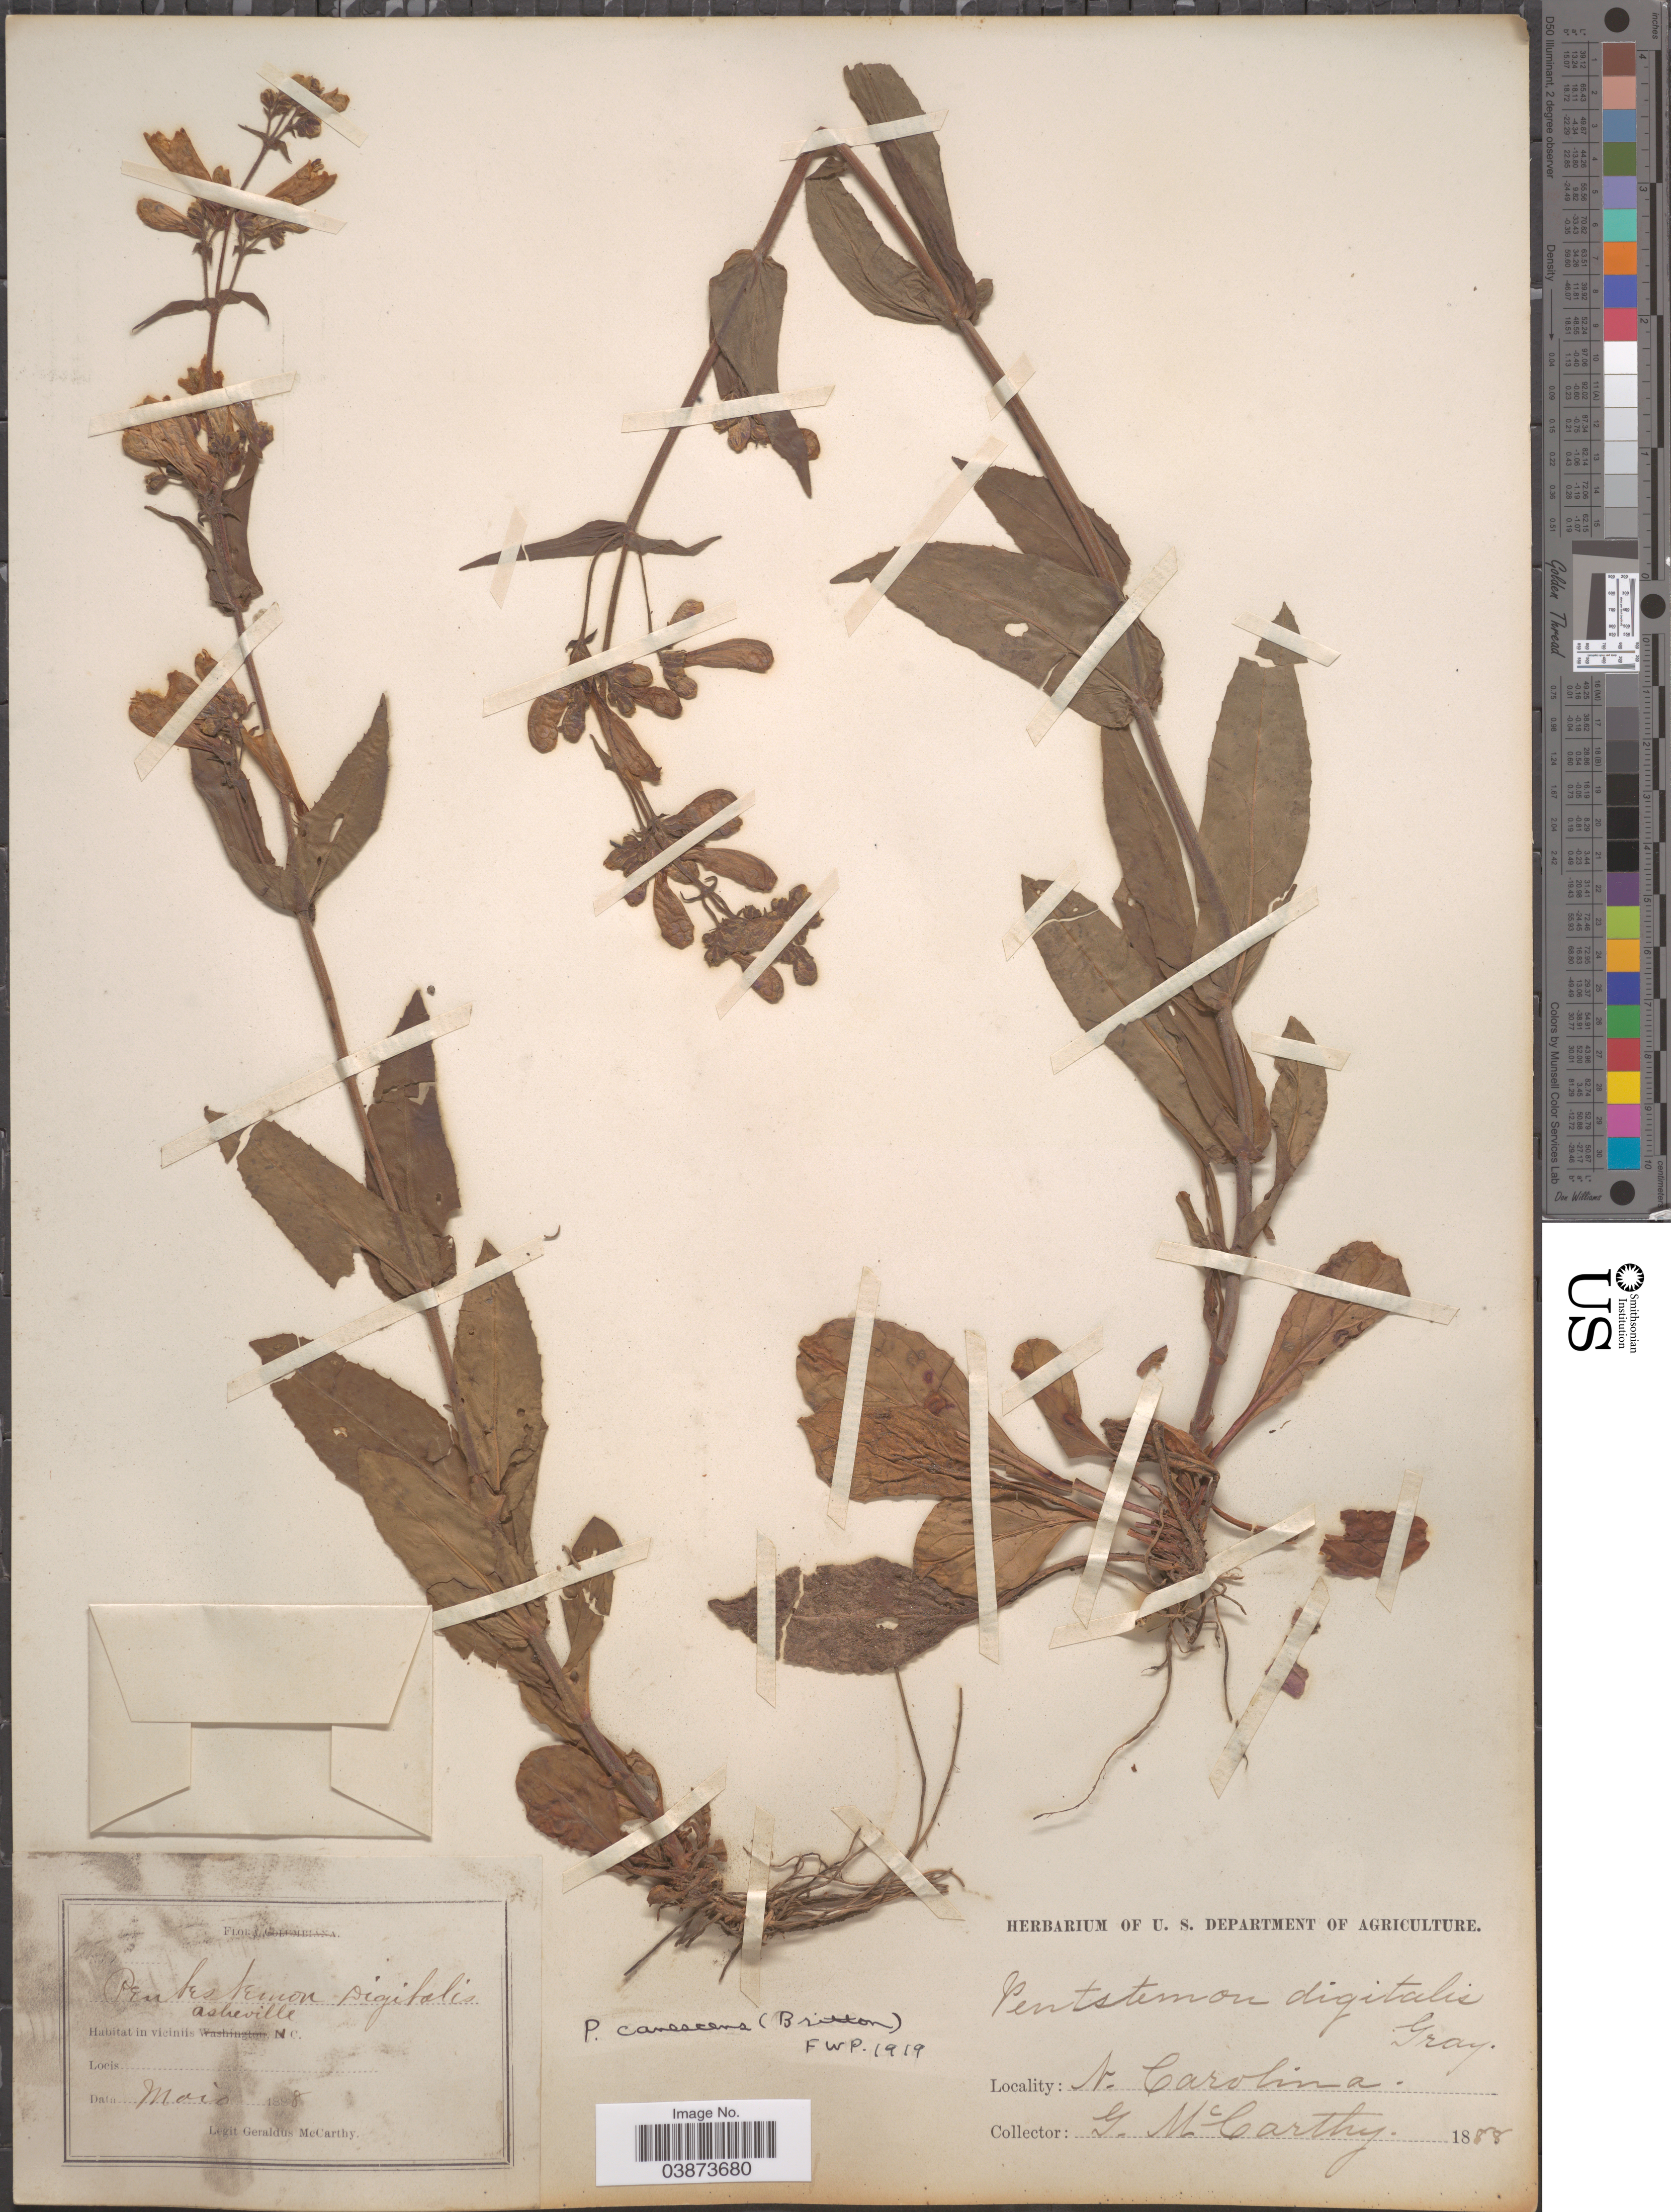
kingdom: Plantae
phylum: Tracheophyta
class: Magnoliopsida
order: Lamiales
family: Plantaginaceae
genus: Penstemon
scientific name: Penstemon canescens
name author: L.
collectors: G. McCarthy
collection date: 1888-05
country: United States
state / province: North Carolina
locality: In viciniis Asheville.